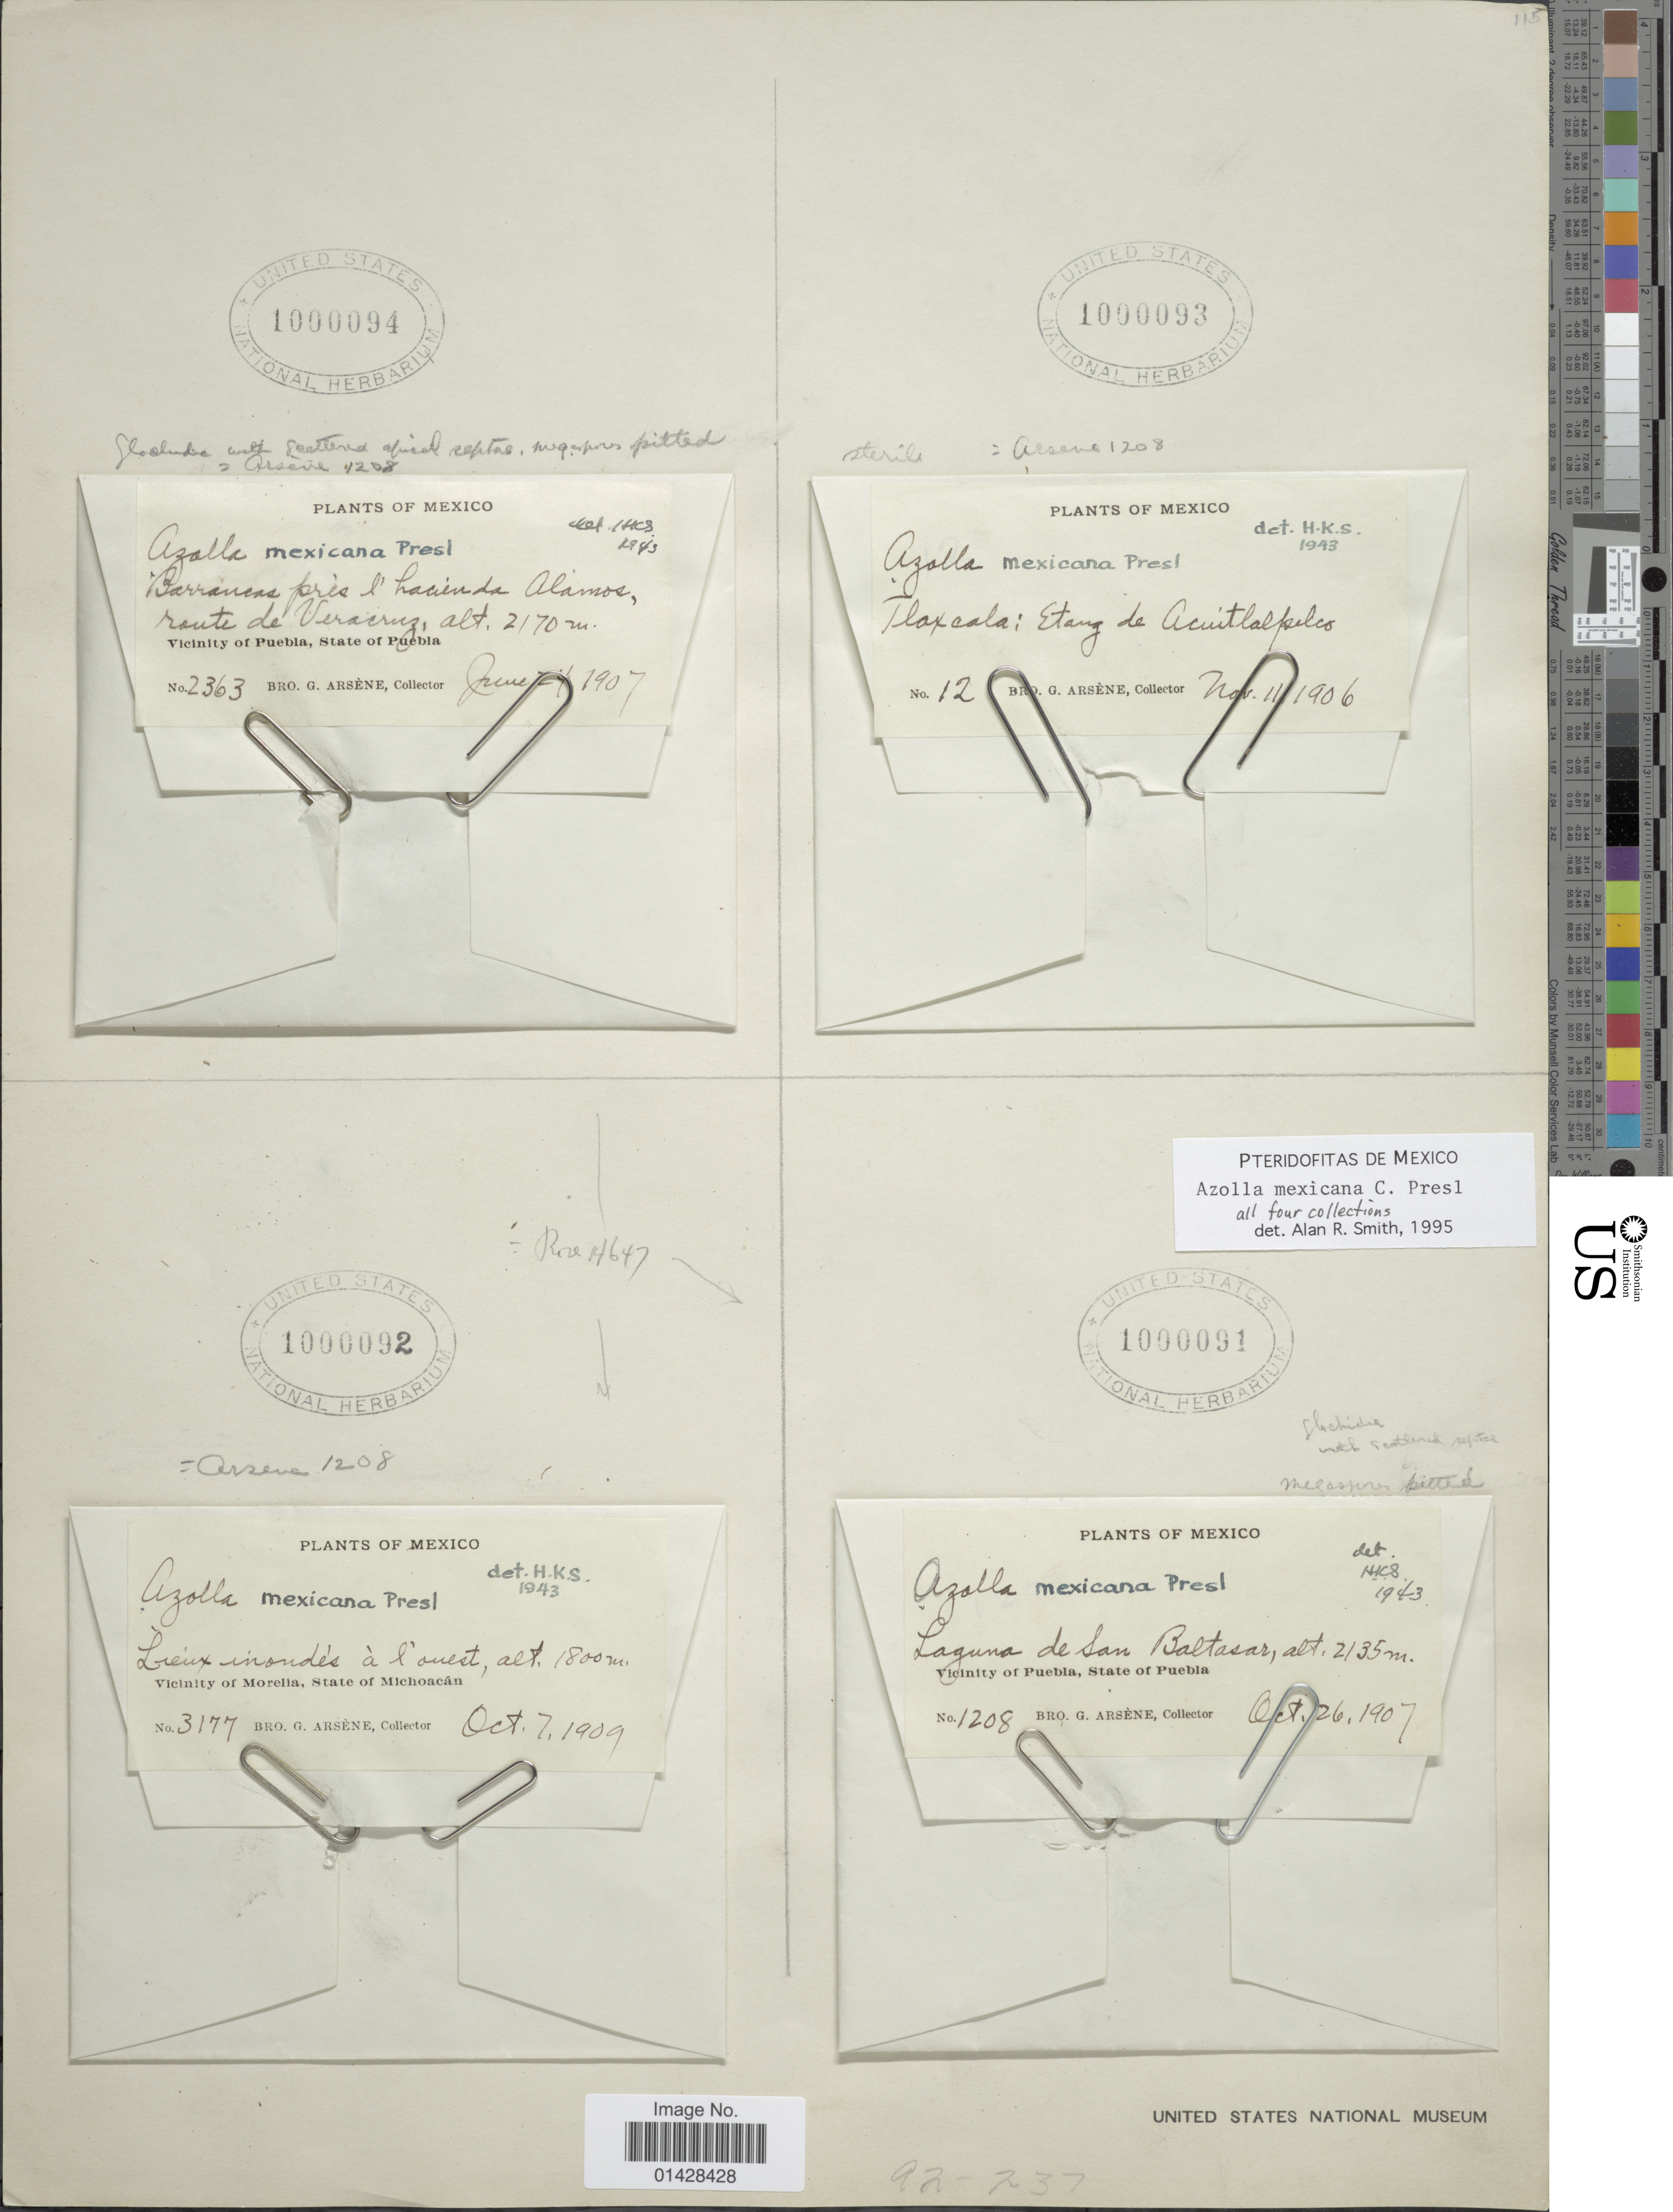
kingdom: Plantae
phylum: Tracheophyta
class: Polypodiopsida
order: Salviniales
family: Salviniaceae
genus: Azolla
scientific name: Azolla mexicana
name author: C. Presl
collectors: Bro. G. Arsène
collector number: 2363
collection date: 1907-06-24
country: Mexico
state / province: Puebla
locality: Barrancas prés l'hacienda Alamos, route de Veracruz, Vicinity of Puebla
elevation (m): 2170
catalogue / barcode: US 1000094-4